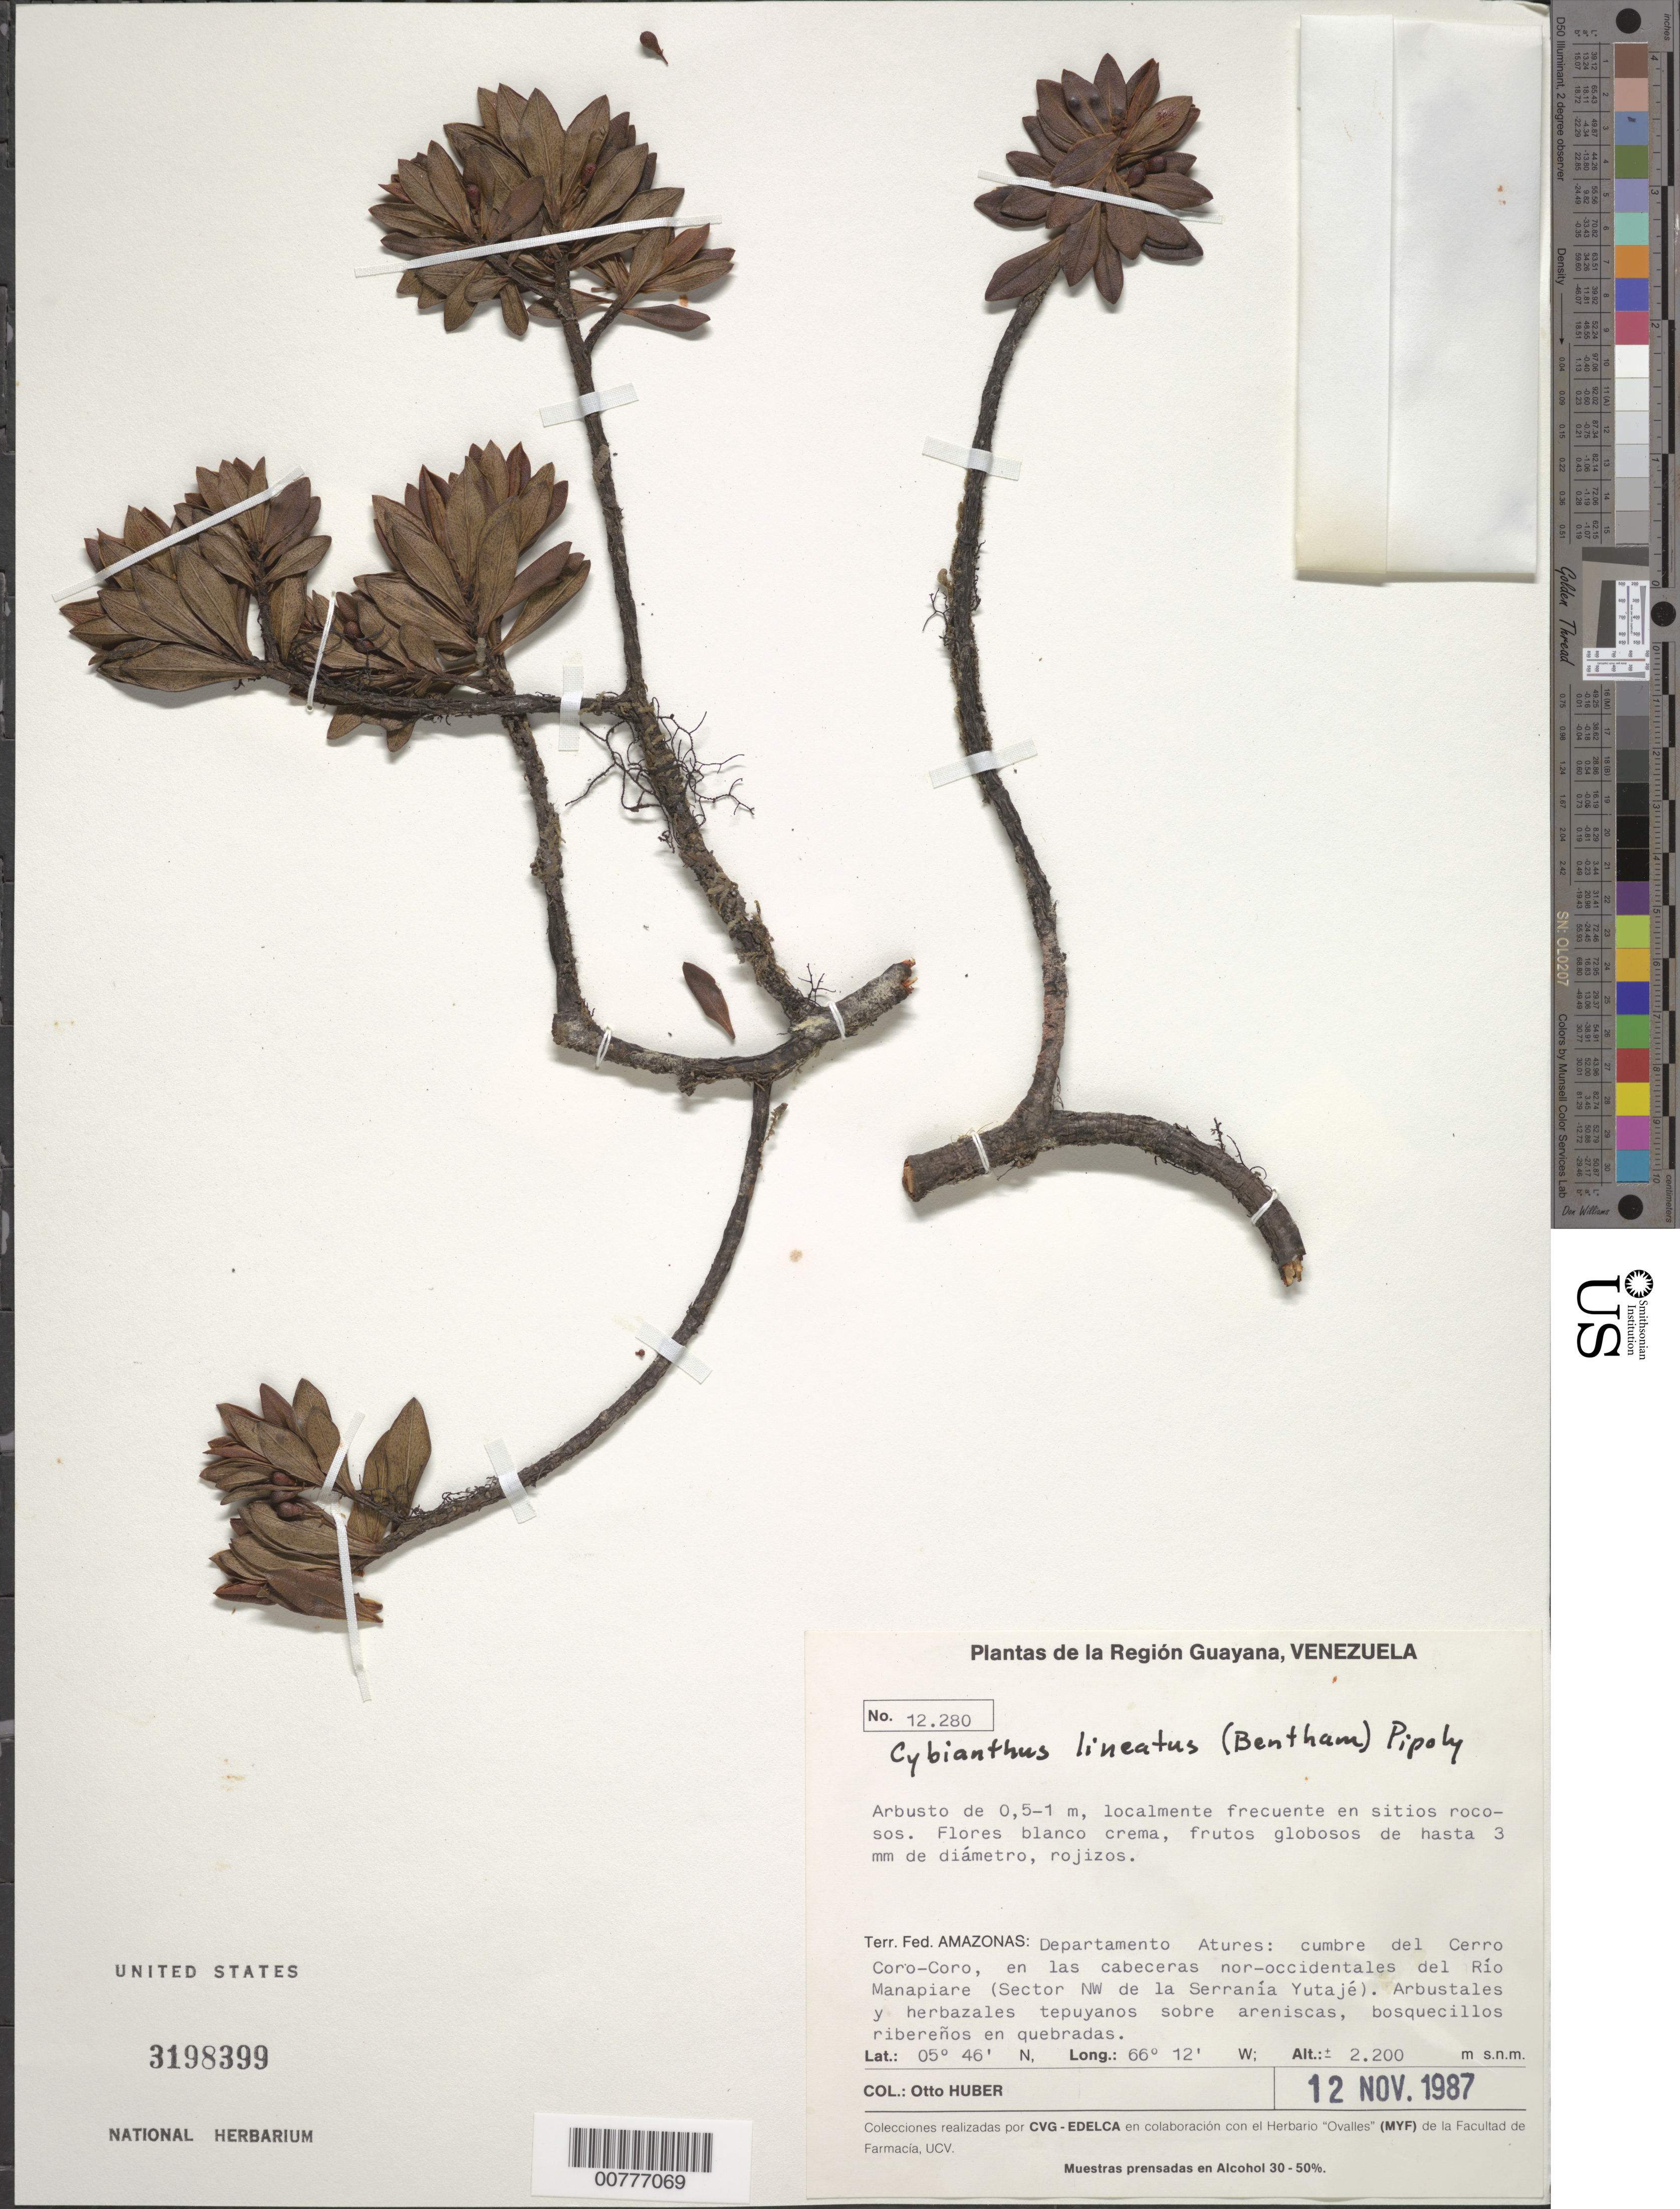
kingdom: Plantae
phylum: Tracheophyta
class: Magnoliopsida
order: Ericales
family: Primulaceae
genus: Cybianthus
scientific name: Cybianthus lineatus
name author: (Benth.) Pipoly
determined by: Pipoly, J. J., III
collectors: O. Huber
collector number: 12280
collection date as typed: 12-Nov-87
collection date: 1987-11-12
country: Venezuela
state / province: Amazonas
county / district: Atures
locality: Cerro Coro-Coro, en las cabeceras nor-occidentales del Río Manapiare (Sector NW de la Serranía Yutajé)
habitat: Arbustales y herbazales tepuyanos sobre areniscas, bosquecillos riberenos en quebradas; en sitios rocosos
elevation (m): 2200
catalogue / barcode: US 3198399